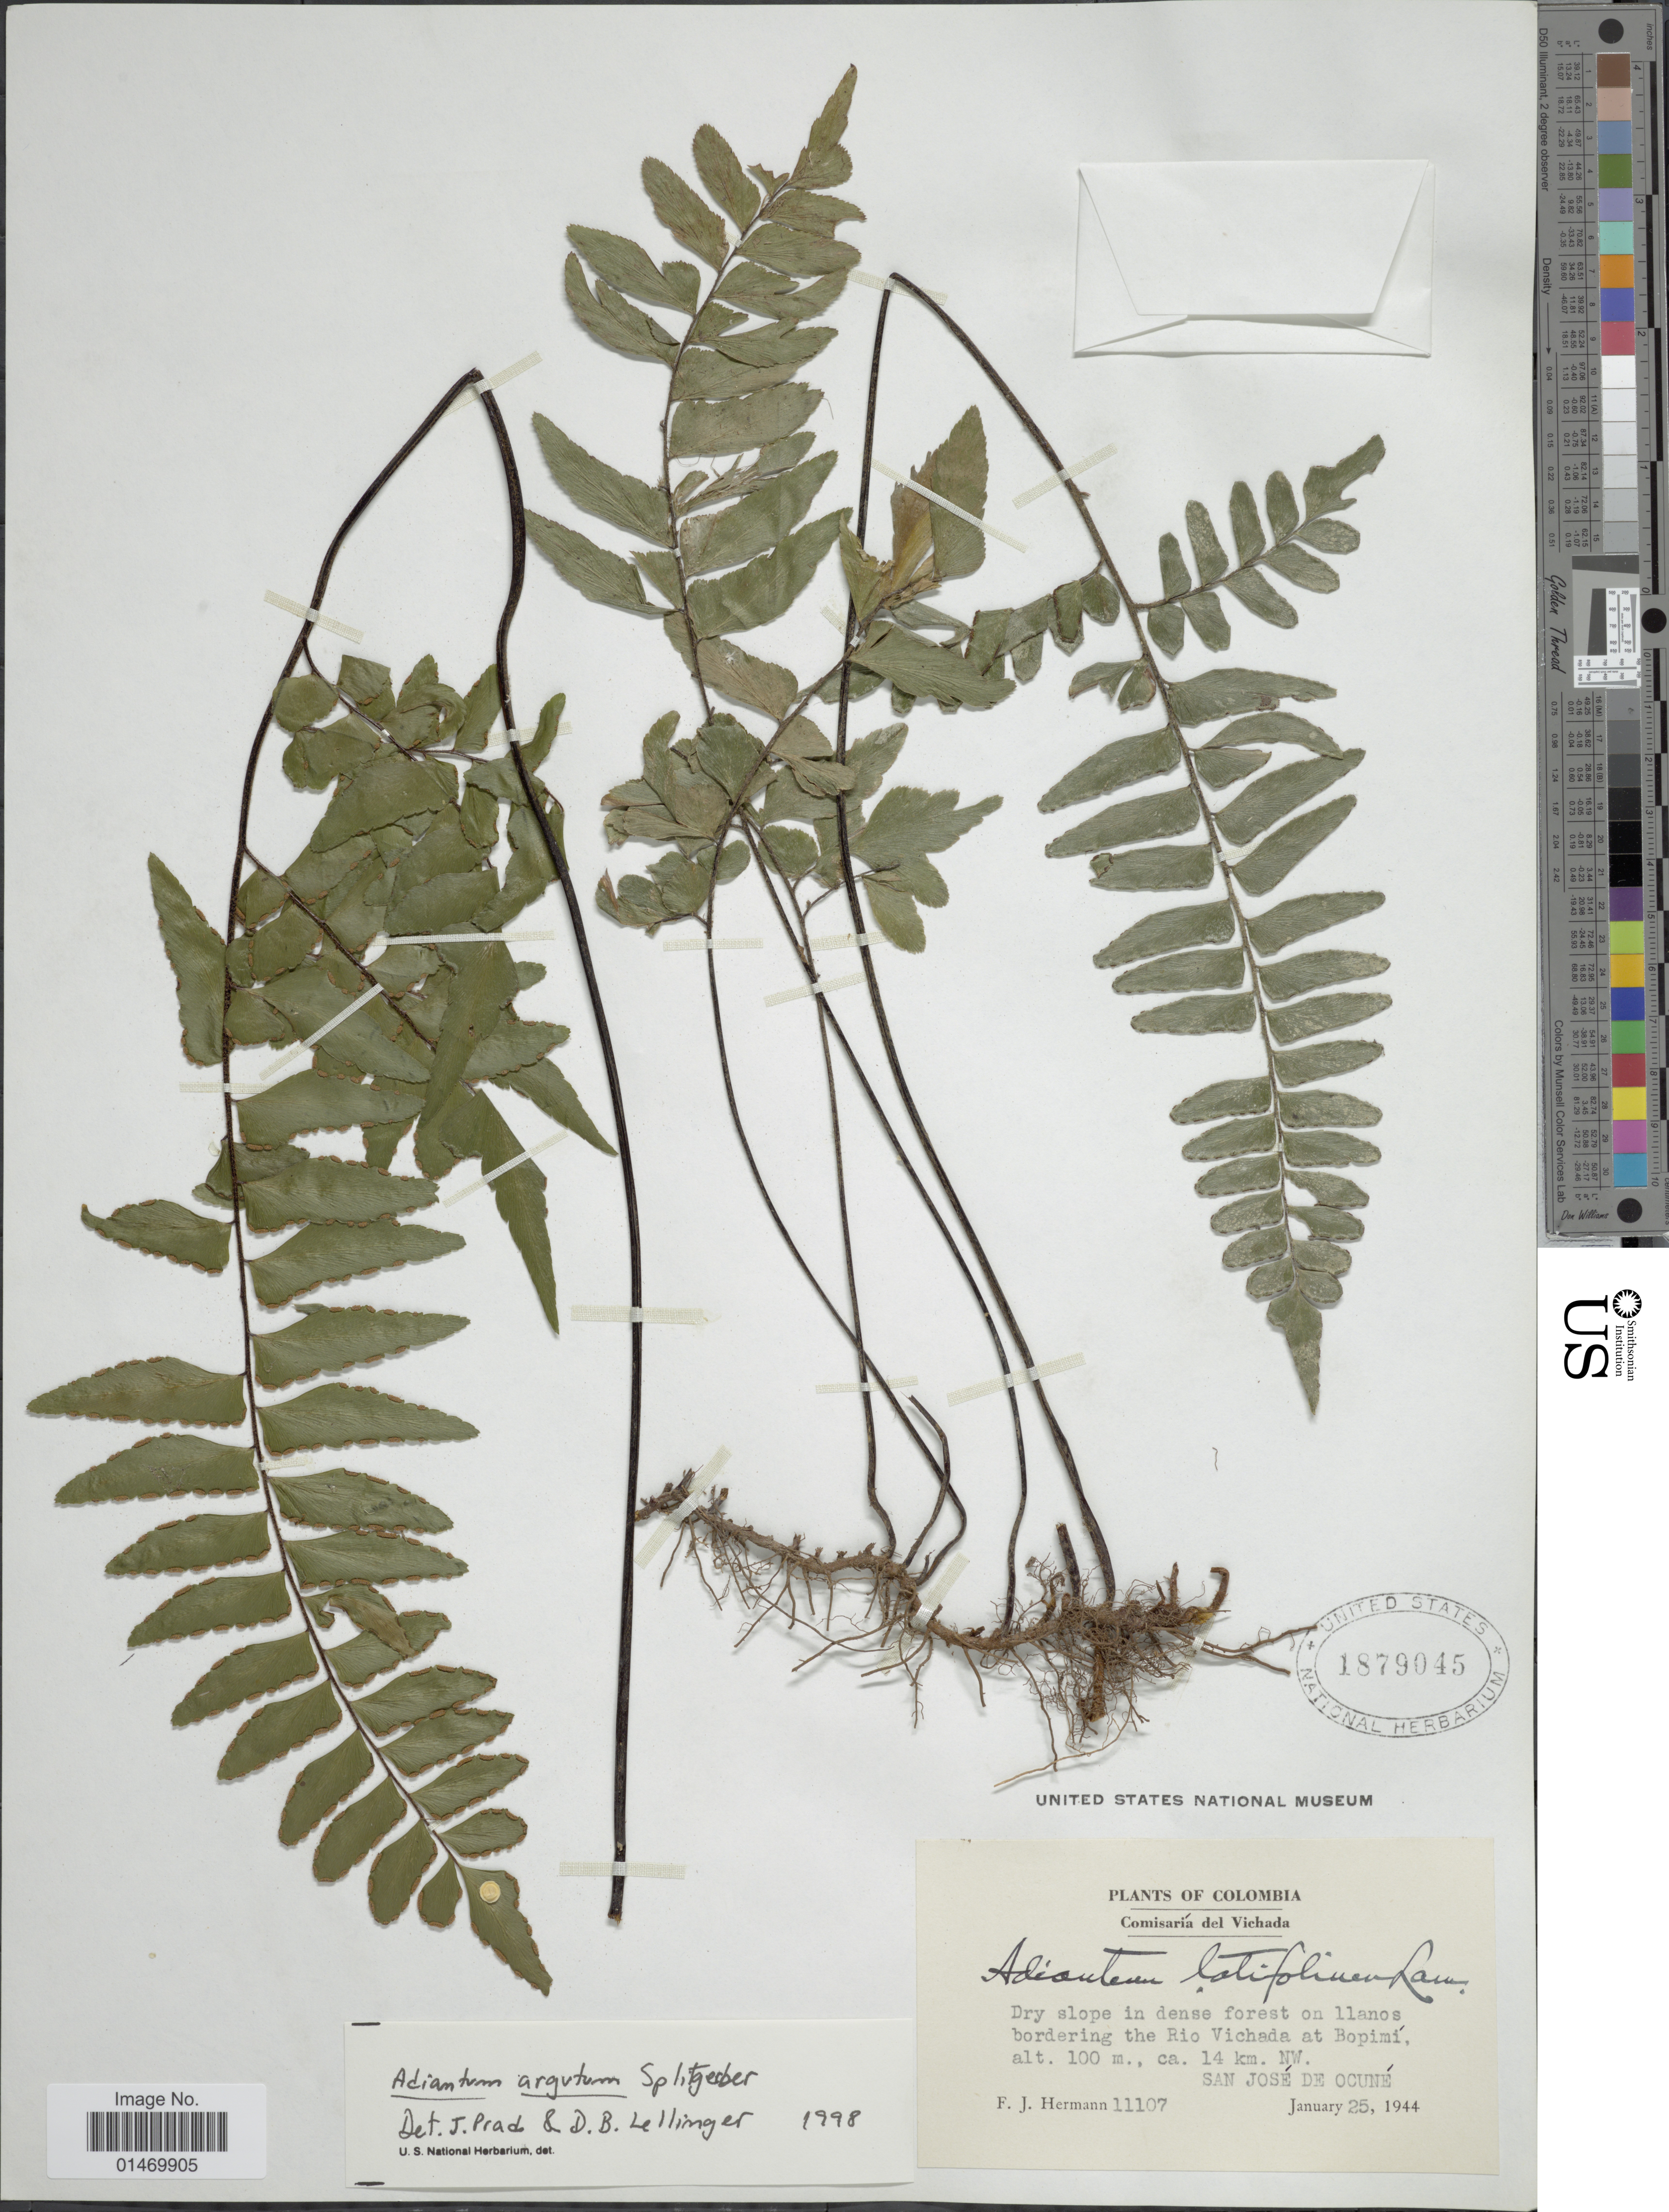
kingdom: Plantae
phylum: Tracheophyta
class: Polypodiopsida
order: Polypodiales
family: Pteridaceae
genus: Adiantum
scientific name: Adiantum argutum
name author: Splitg.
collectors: F. J. Hermann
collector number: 11107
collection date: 1944-01-25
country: Colombia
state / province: Vichada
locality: Colombia, dry slope in dense forest on Ilanos, bordering the Rio Vichada at Bopimi, ca. 14 km. NW San Jose de Ocune.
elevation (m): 100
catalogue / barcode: US 1879045